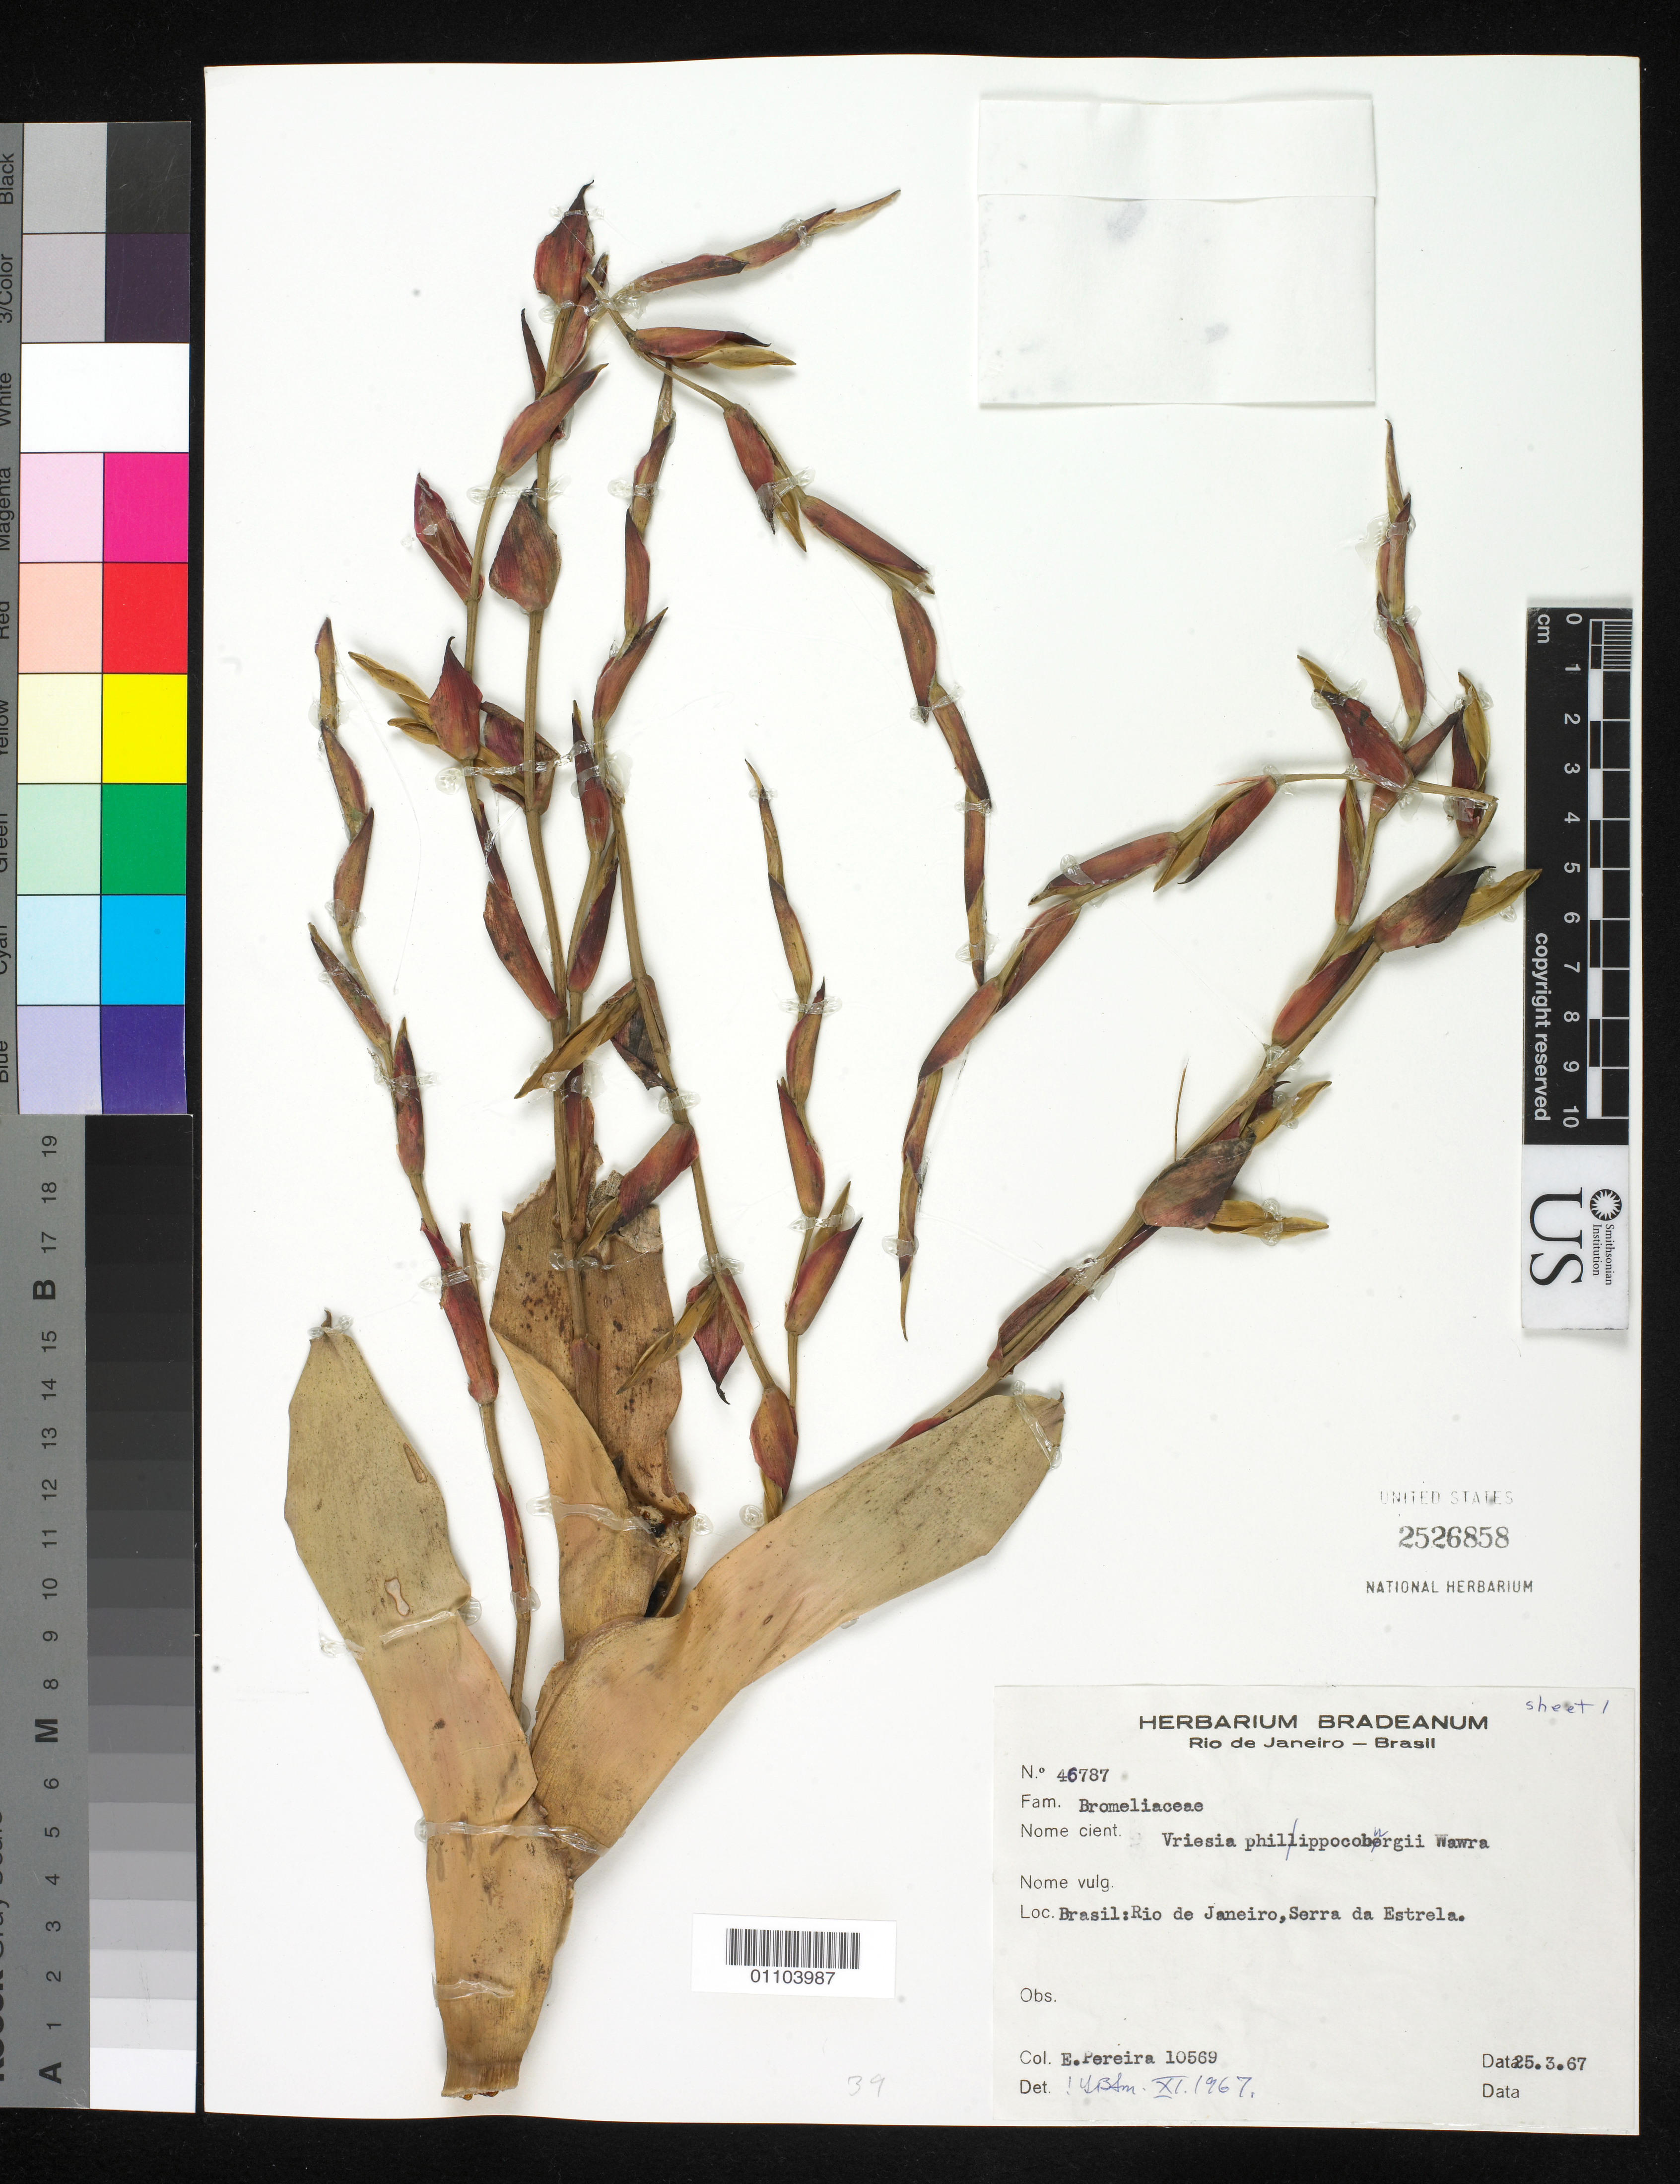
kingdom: Plantae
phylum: Tracheophyta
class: Liliopsida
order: Poales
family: Bromeliaceae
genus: Vriesea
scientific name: Vriesea philippocoburgii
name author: Wawra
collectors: E. Pereira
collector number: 46787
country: Brazil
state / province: Rio de Janeiro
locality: Serra da Estrela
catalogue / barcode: US 2526858